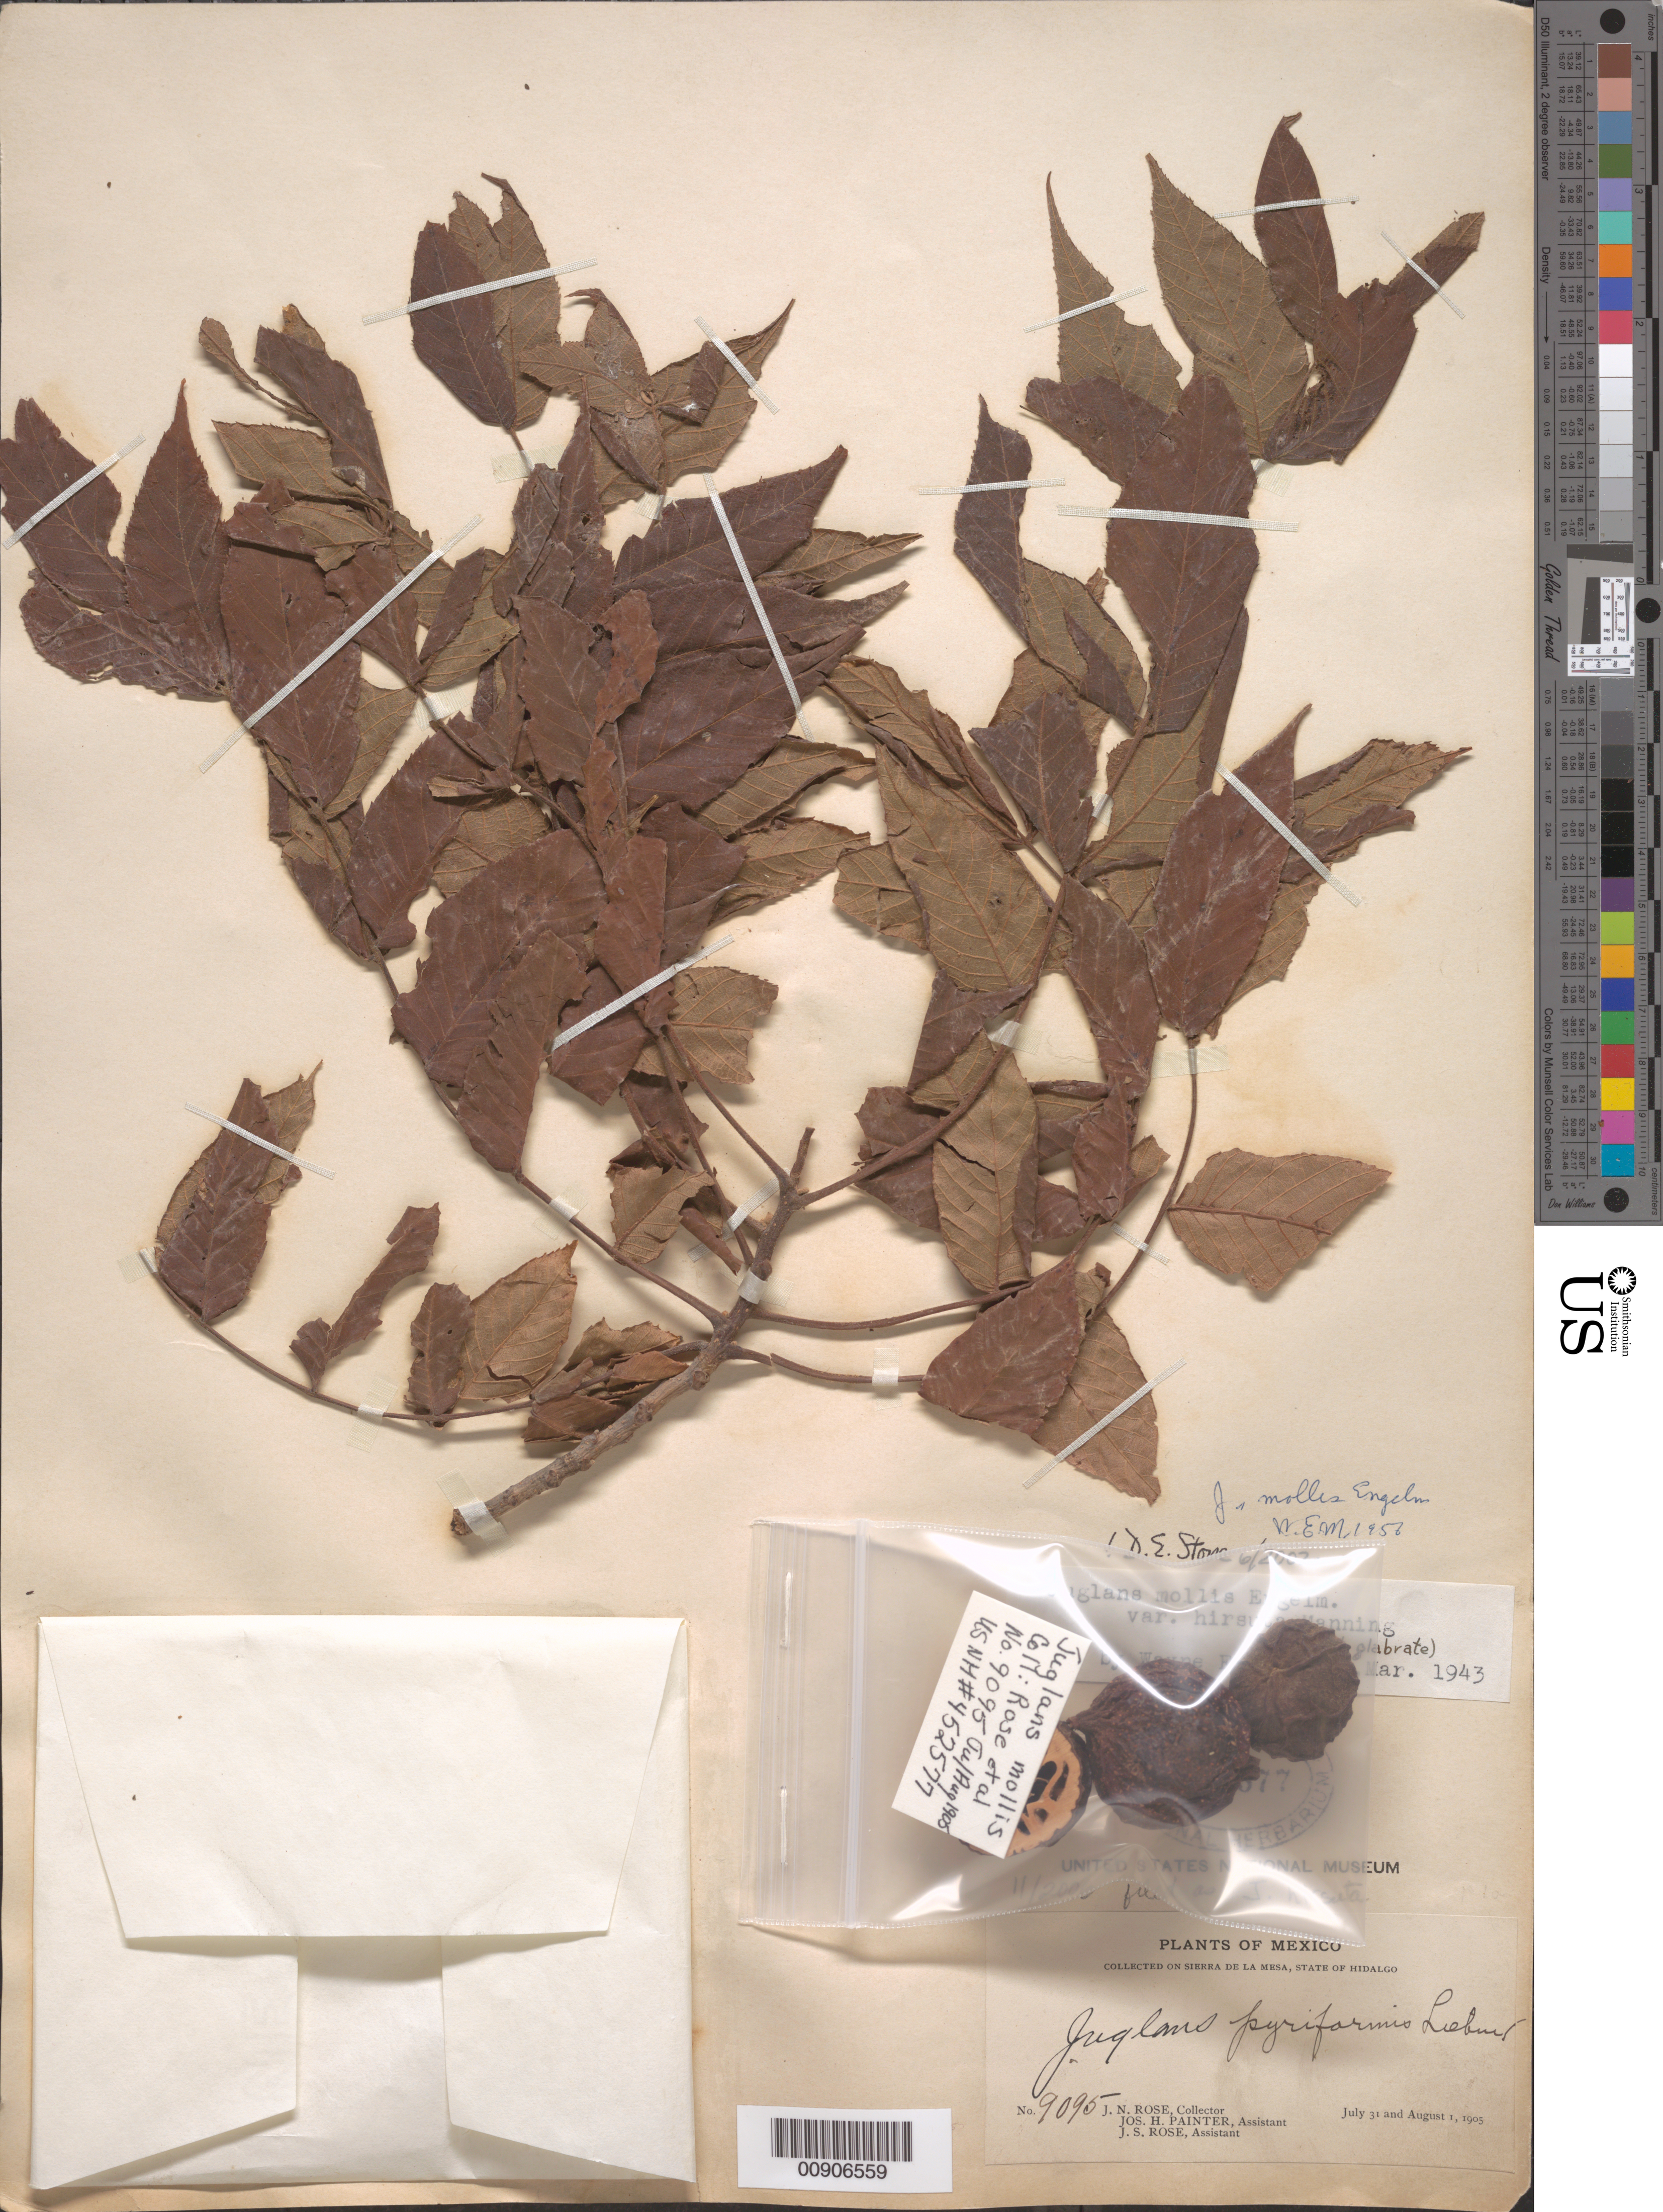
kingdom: Plantae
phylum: Tracheophyta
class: Magnoliopsida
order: Fagales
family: Juglandaceae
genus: Juglans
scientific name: Juglans hirsuta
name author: W.E. Manning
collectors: J. N. Rose, J. H. Painter & J. S. Rose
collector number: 9095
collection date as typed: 31 Jul 1905 to 01 Aug 1905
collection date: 1905-07-31/1905-08-01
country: Mexico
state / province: Hidalgo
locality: Sierra de la Mesa, State of Hidalgo.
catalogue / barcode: US 452577